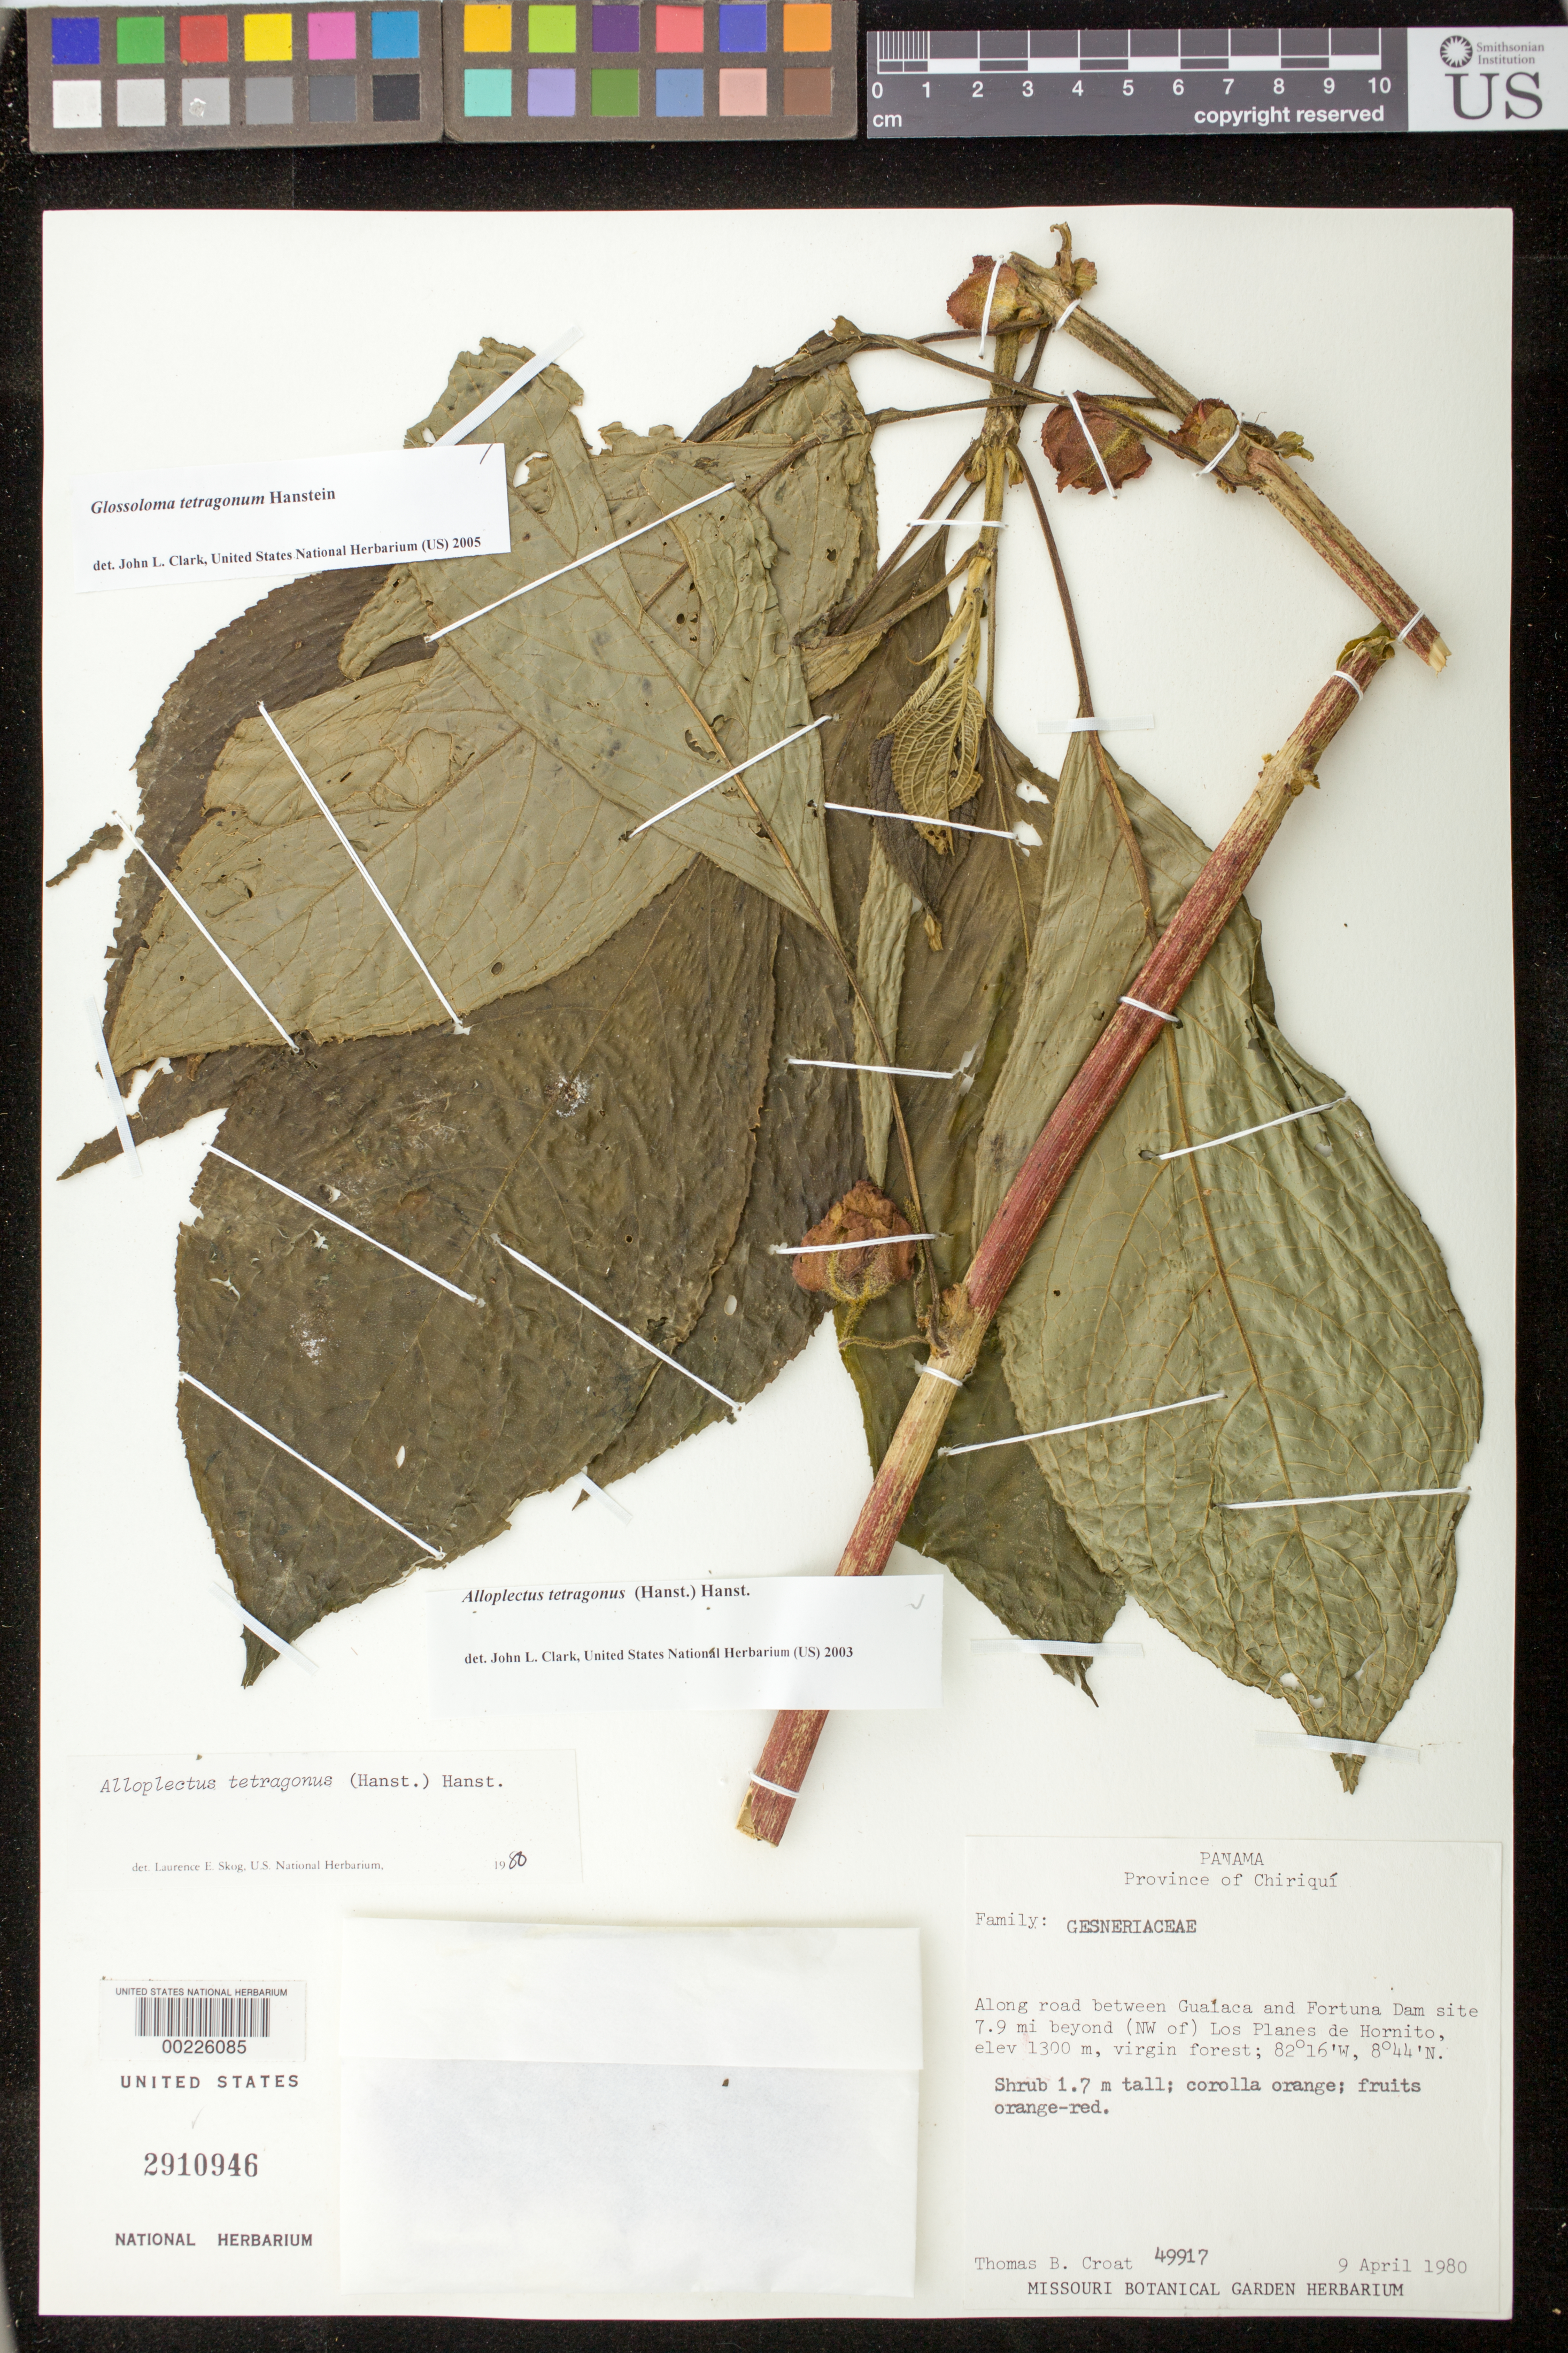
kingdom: Plantae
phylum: Tracheophyta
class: Magnoliopsida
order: Lamiales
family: Gesneriaceae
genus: Glossoloma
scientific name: Glossoloma tetragonum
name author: Hanst.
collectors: T. B. Croat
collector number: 49917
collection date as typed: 09 Apr 1980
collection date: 1980-04-09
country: Panama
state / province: Chiriquí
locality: Along road between Gualaca and the Fortuna dam site 7.9 mi beyond (NW of) los Planes de Hornito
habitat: Virgin forest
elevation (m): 1300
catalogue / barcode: US 2910946